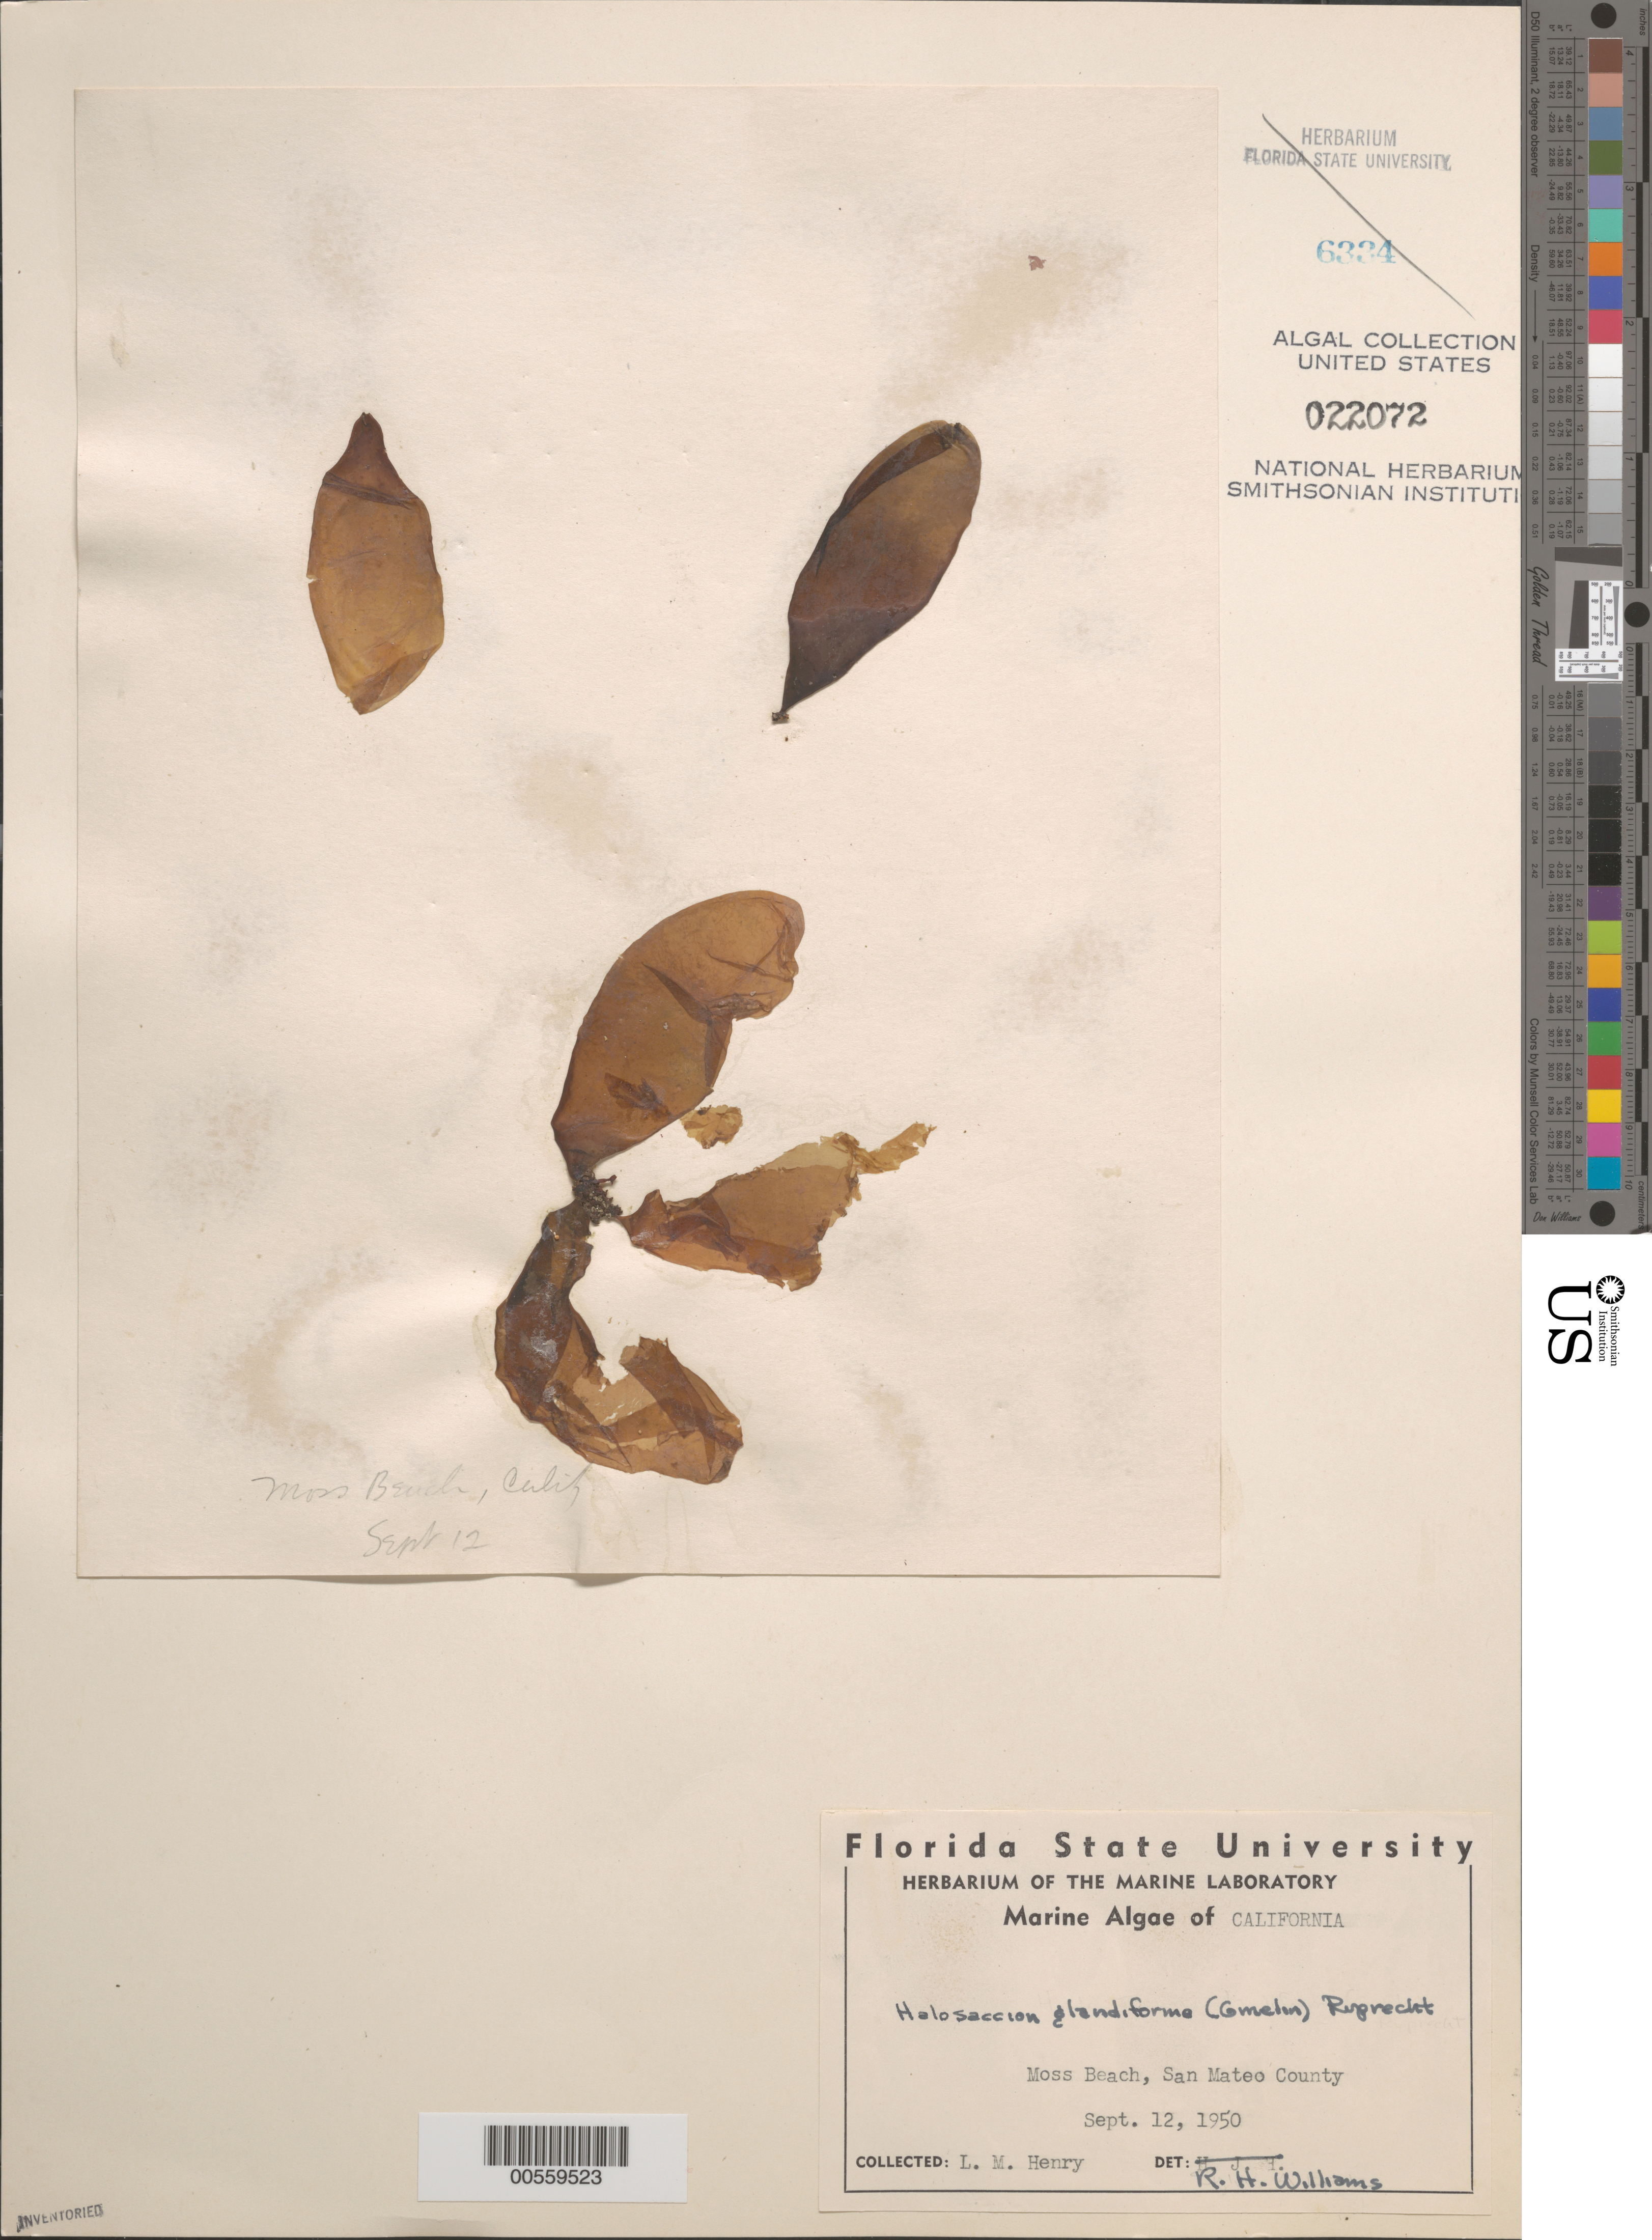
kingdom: Plantae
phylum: Rhodophyta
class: Florideophyceae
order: Palmariales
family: Palmariaceae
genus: Halosaccion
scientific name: Halosaccion glandiforme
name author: (S.G. Gmel.) Rupr.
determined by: Williams, R. H.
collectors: L. Henry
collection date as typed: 12 Sep 1950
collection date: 1950-09-12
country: United States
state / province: California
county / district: San Mateo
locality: Moss Beach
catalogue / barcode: US 22072